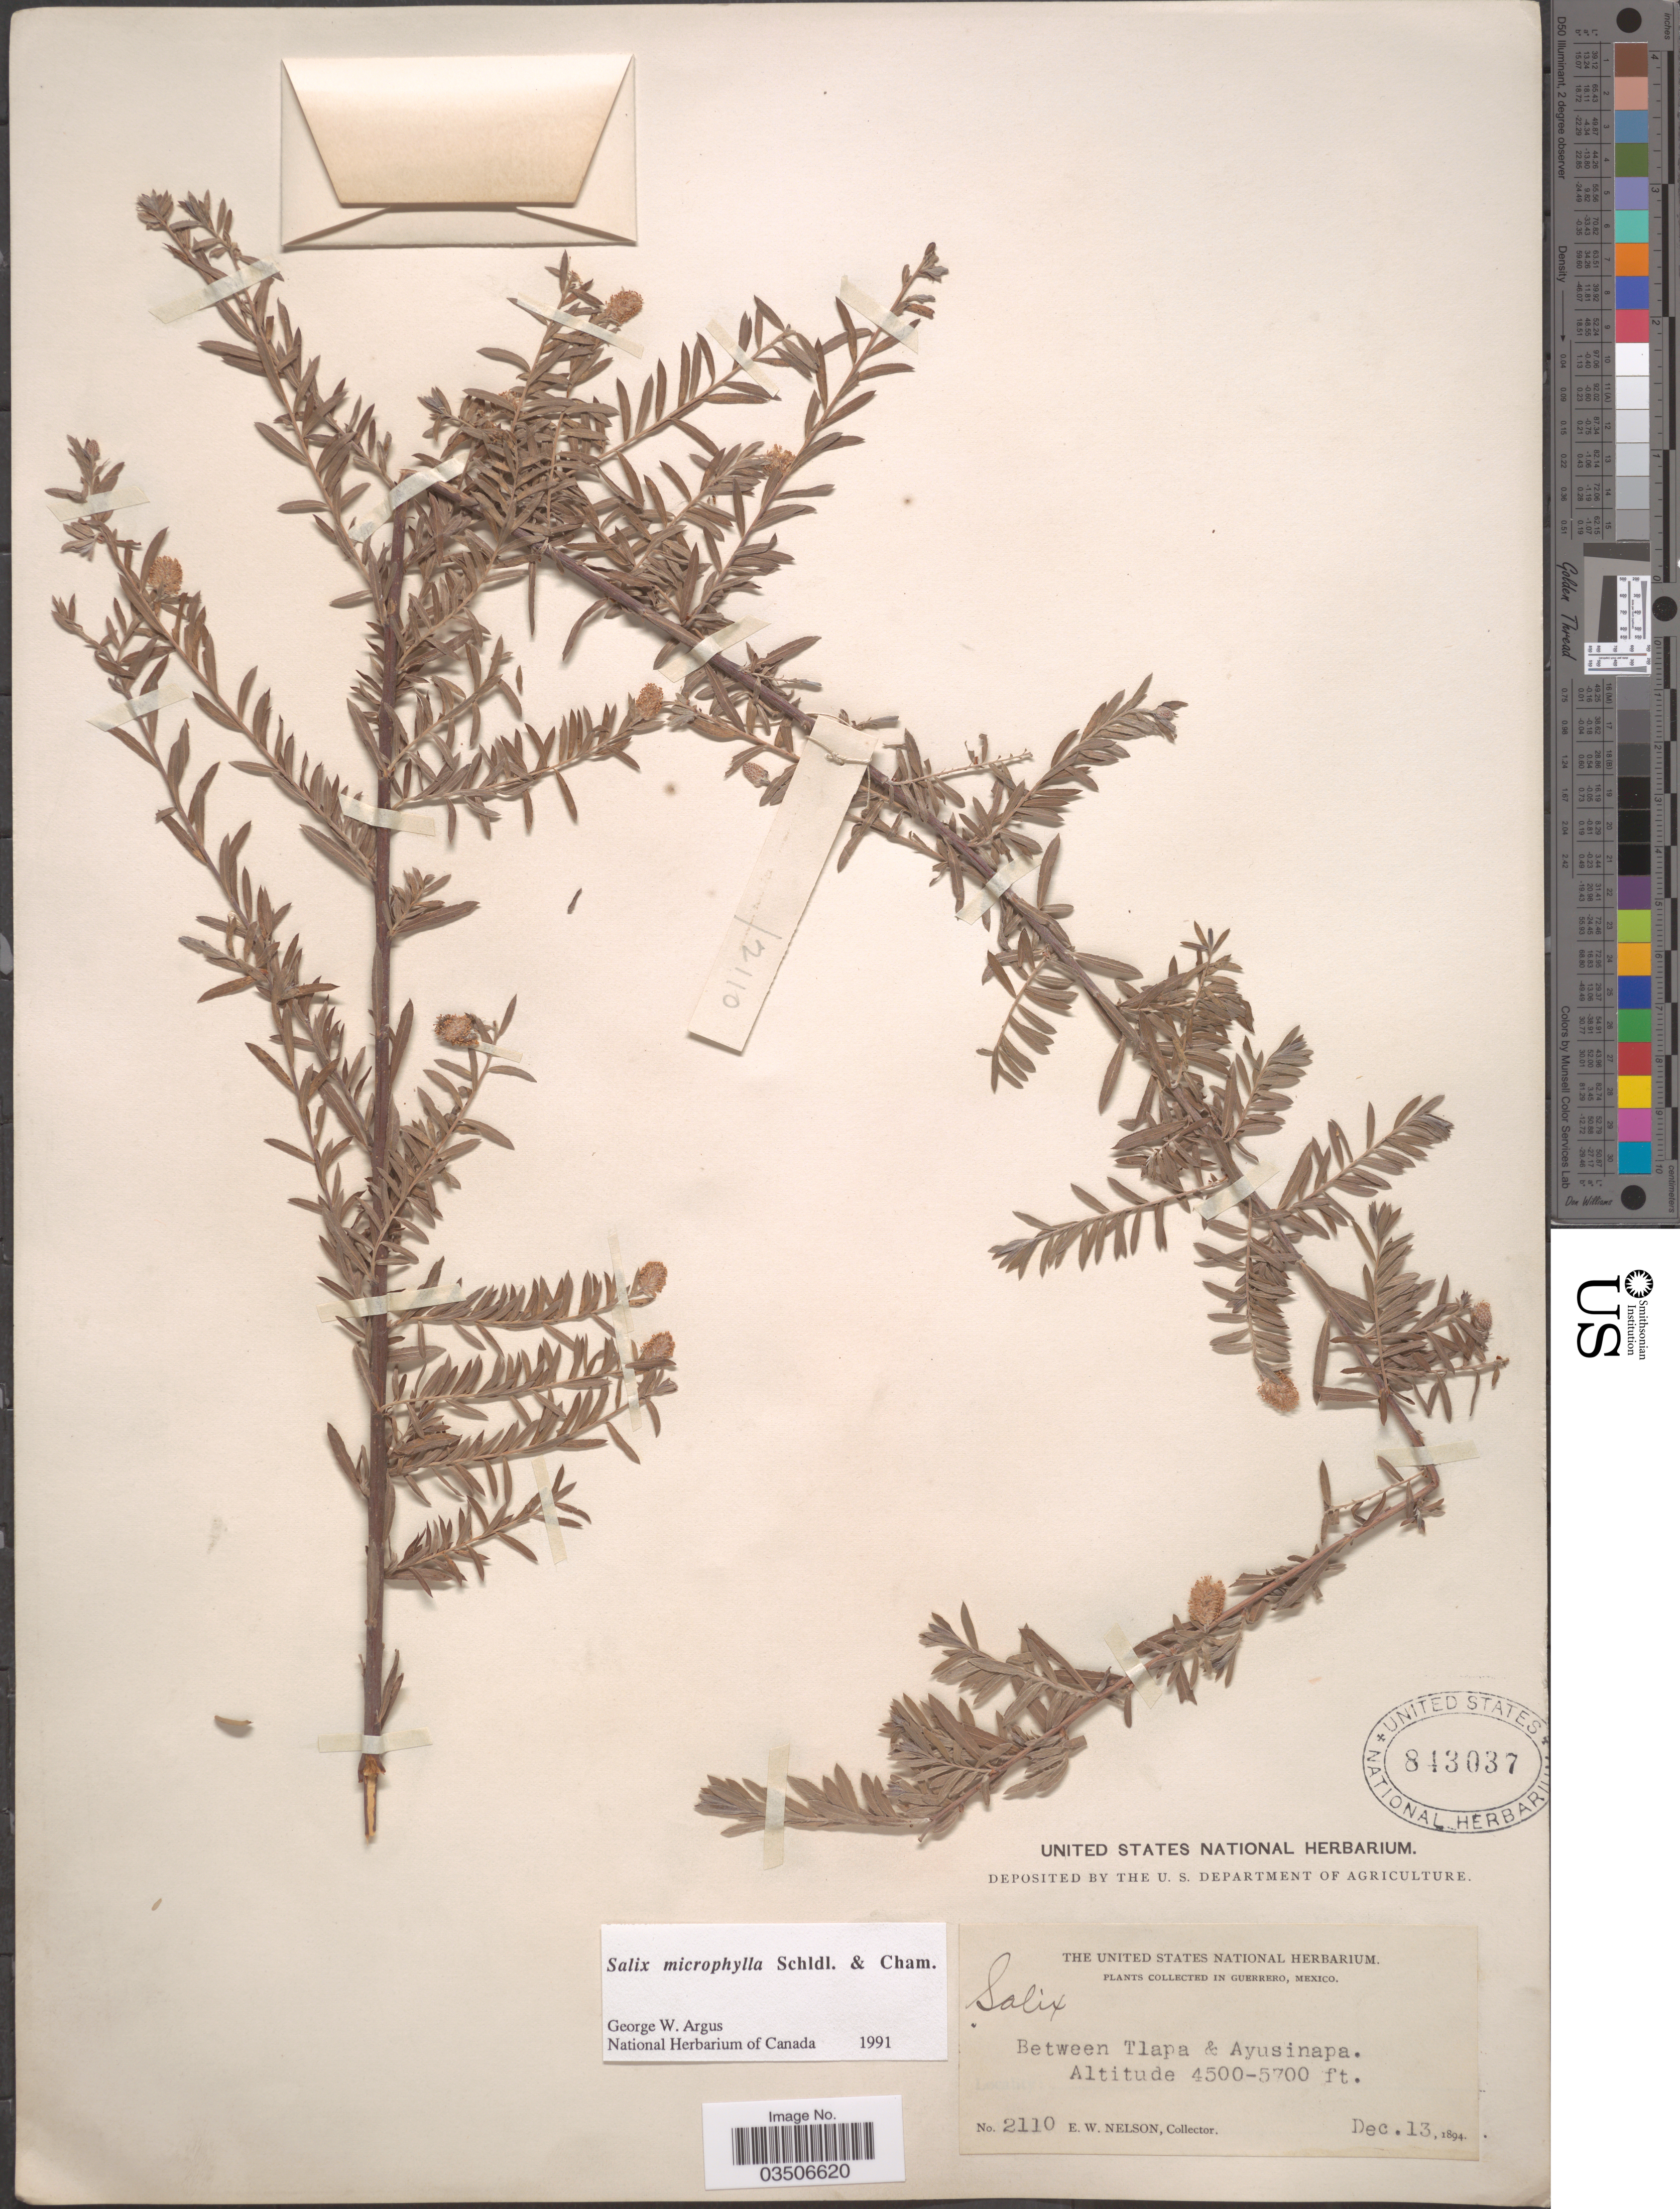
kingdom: Plantae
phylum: Tracheophyta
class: Magnoliopsida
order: Malpighiales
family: Salicaceae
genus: Salix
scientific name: Salix microphylla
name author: Schltdl. & Cham.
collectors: E. W. Nelson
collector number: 2110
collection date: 1894-12-13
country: Mexico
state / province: Guerrero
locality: Between Tlapa & Ayusinapa.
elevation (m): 1372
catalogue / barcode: US 843037